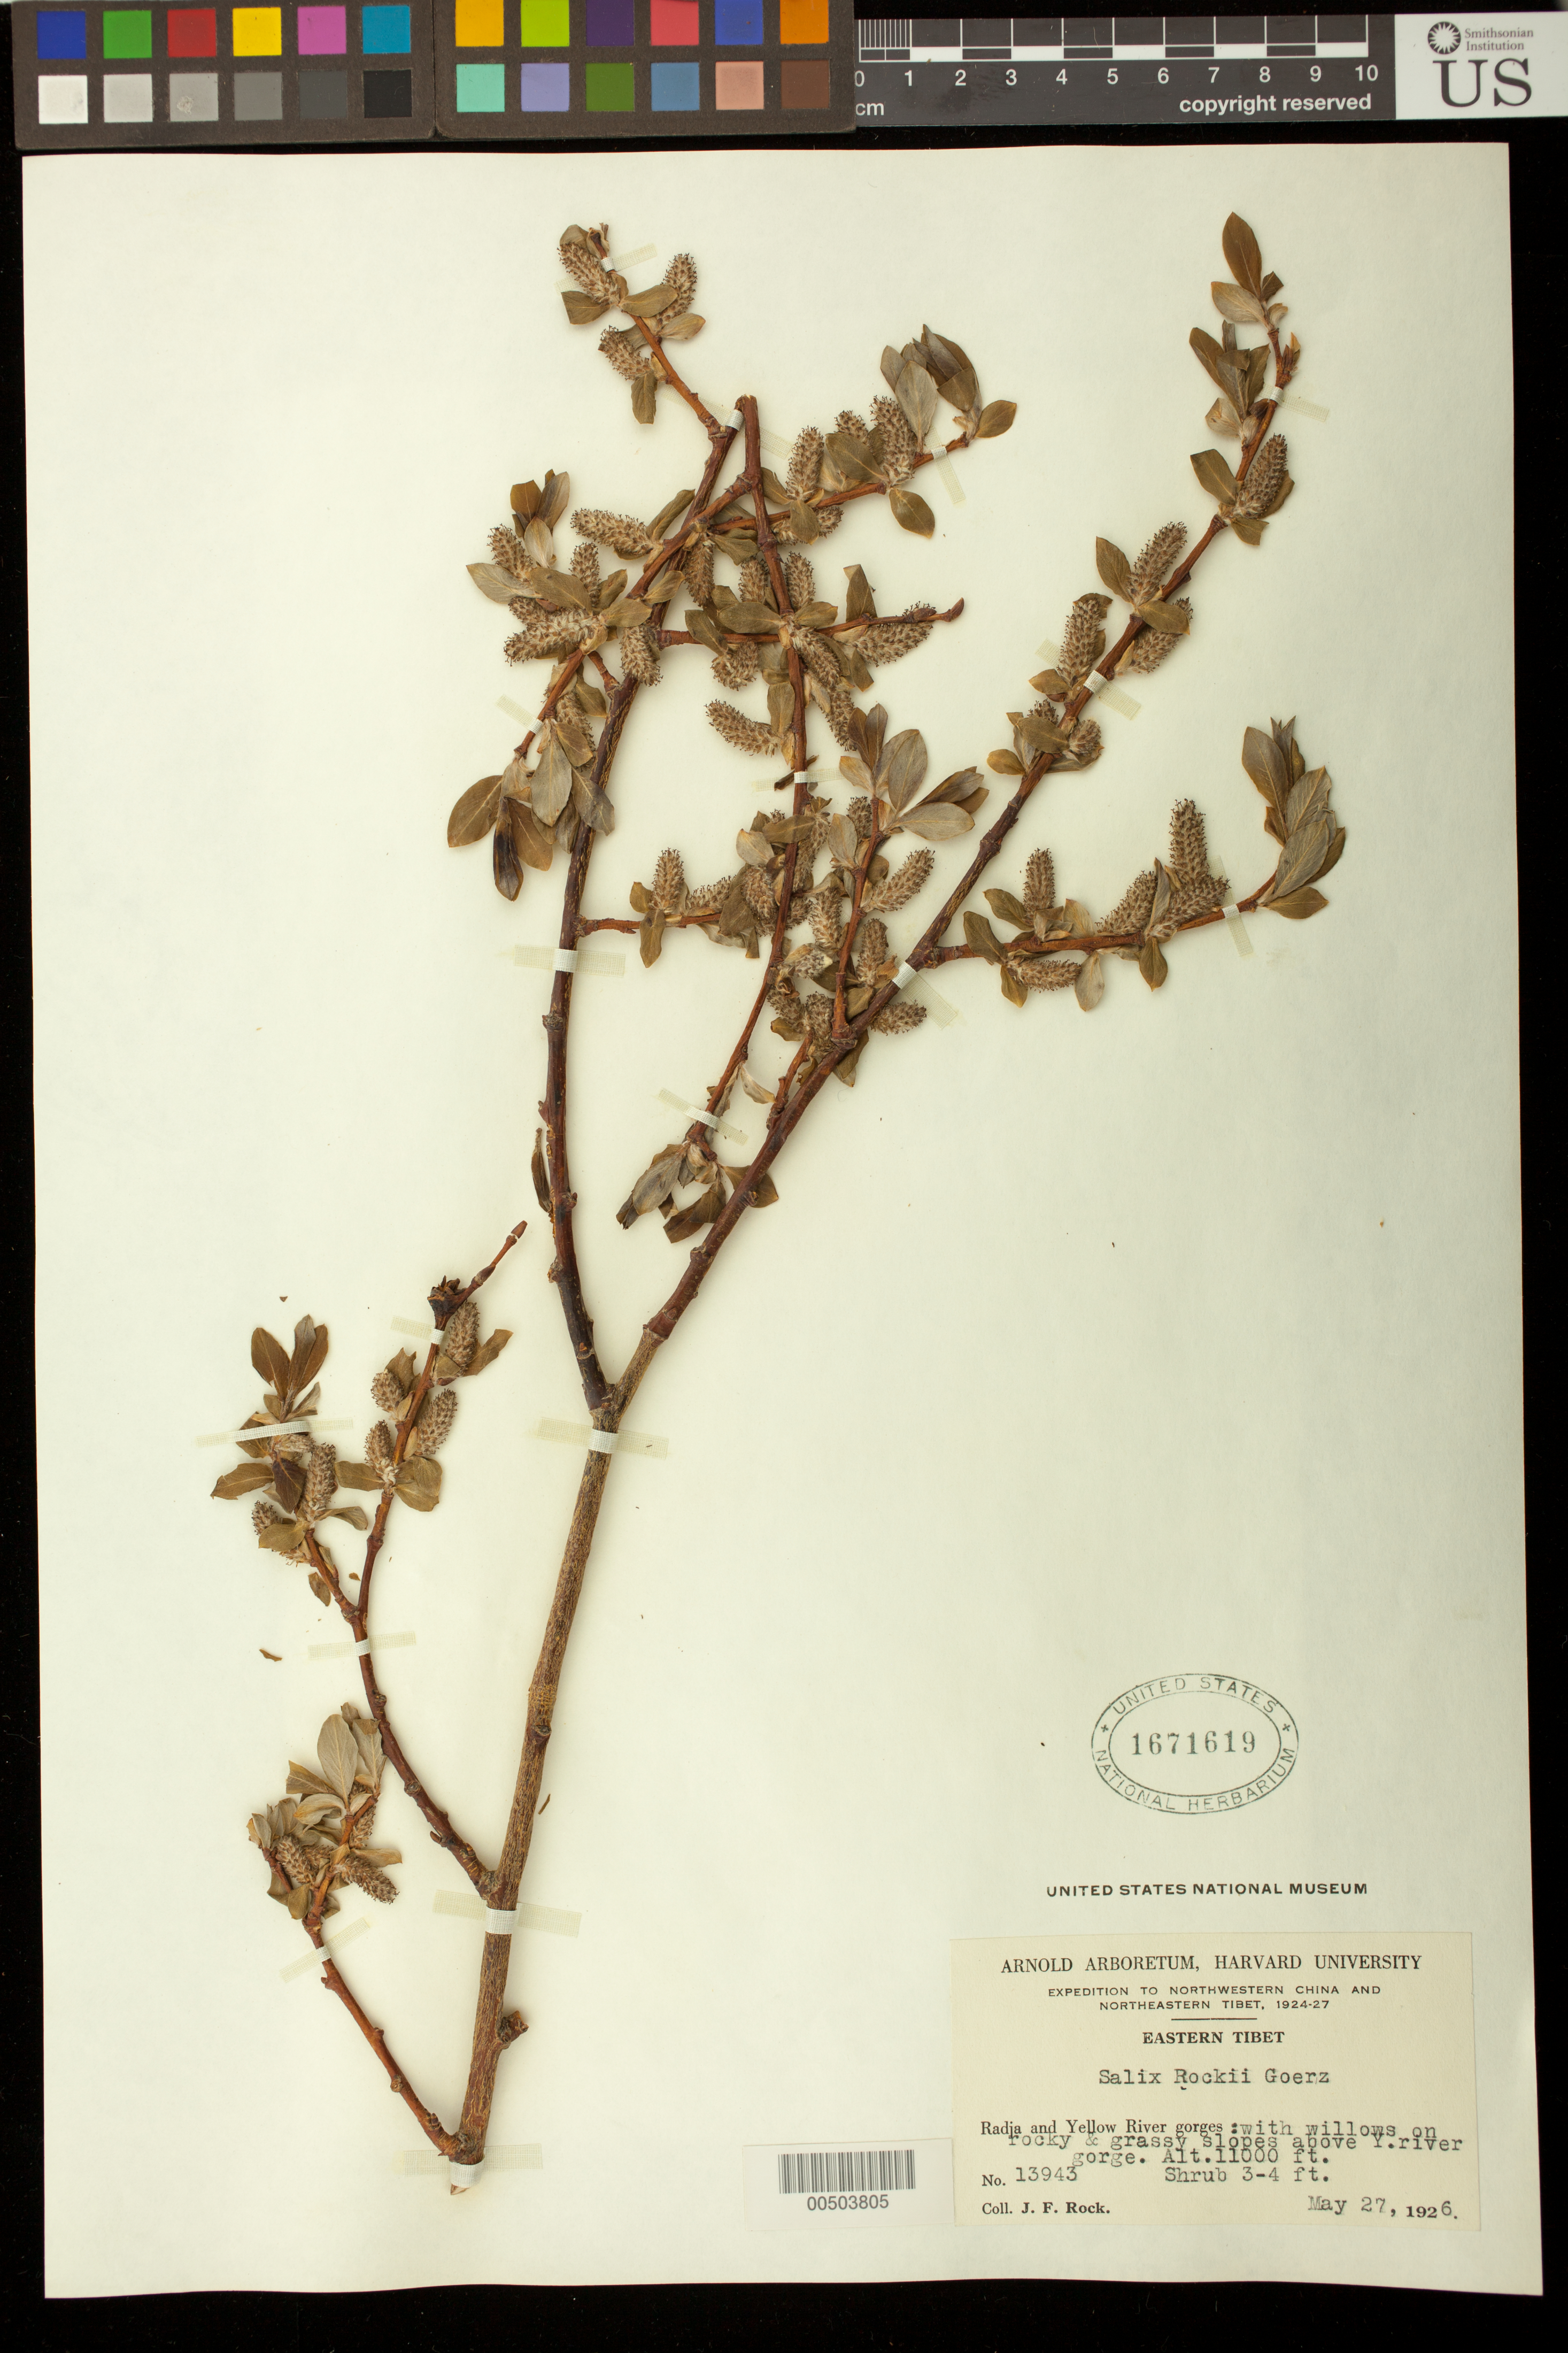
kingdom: Plantae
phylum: Tracheophyta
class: Magnoliopsida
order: Malpighiales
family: Salicaceae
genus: Salix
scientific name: Salix rockii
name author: Goerz in Rehder & Kobuski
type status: Isosyntype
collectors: J. F. Rock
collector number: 13943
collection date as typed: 27 May 1926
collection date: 1926-05-27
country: China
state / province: Xizang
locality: Eastern Tibet. Radja and Yellow River gorges: above Y. river gorge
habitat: Shrub 3-4 ft.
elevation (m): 3353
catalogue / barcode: US 1671619